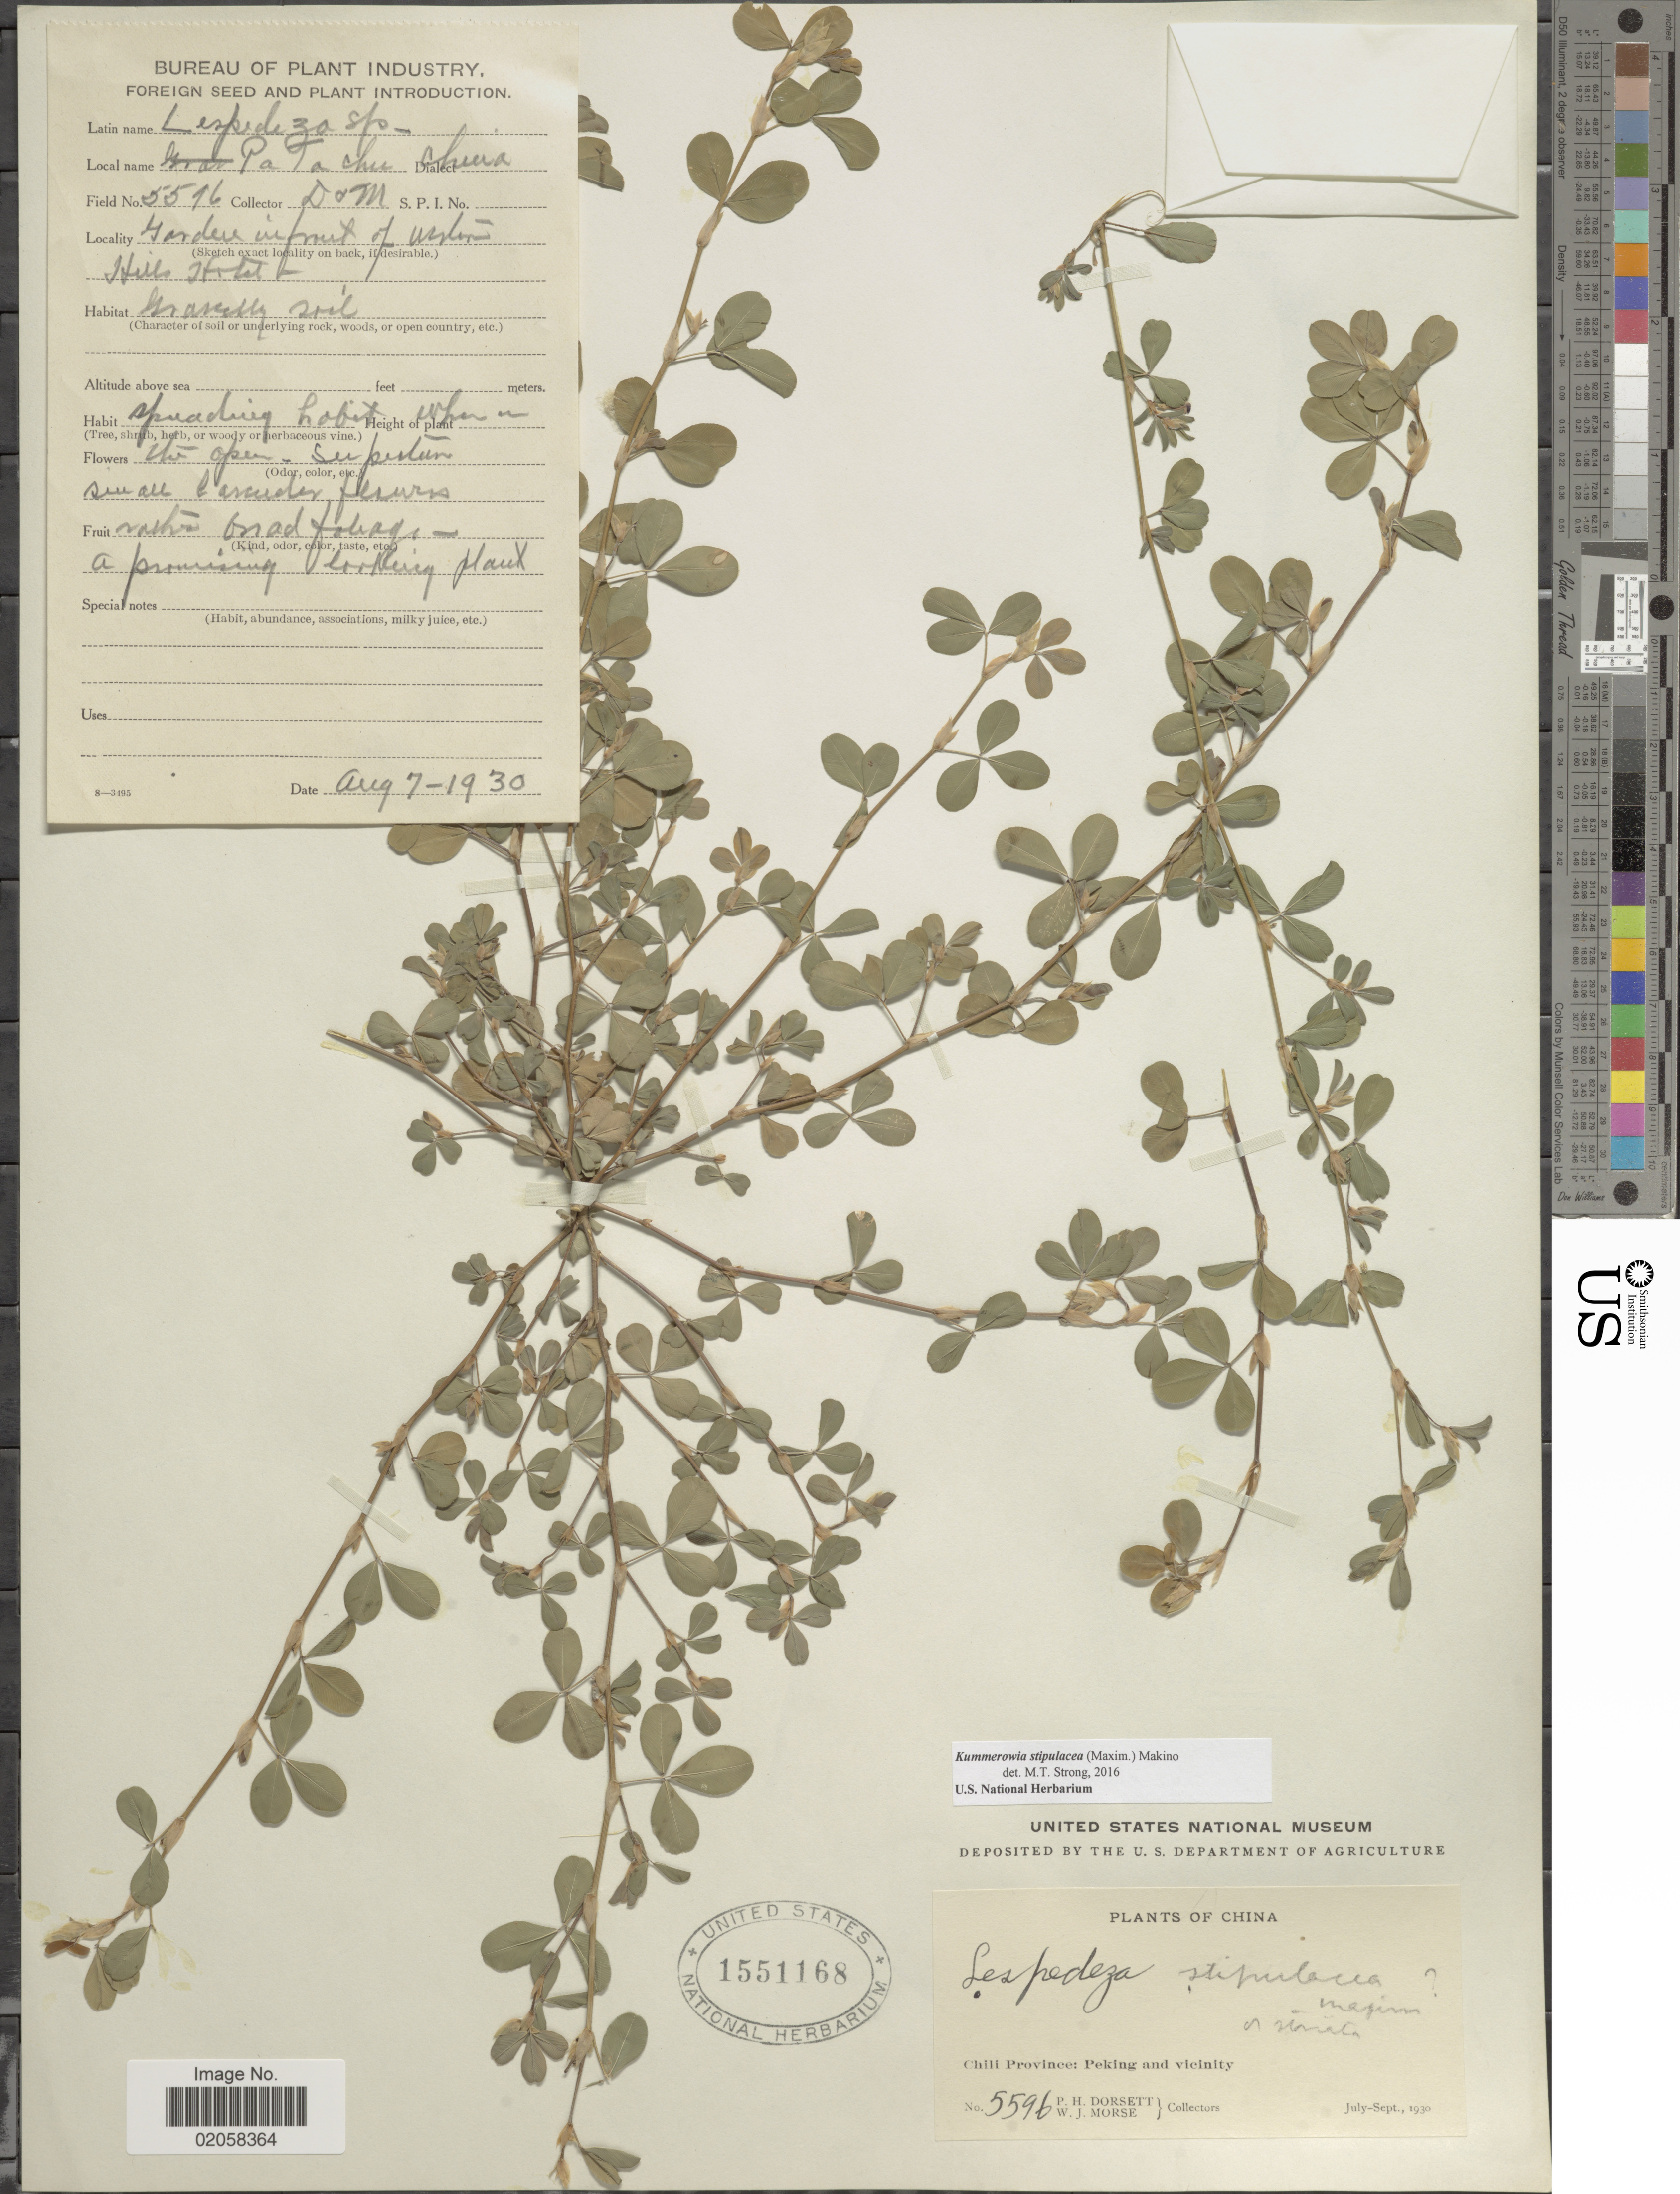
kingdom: Plantae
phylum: Tracheophyta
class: Magnoliopsida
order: Fabales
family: Fabaceae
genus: Kummerowia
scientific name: Kummerowia stipulacea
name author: (Maxim.) Makino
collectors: P. H. Dorsett & W. J. Morse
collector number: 5596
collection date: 1930-07/1930-09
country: China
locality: Chili Province: Peking and vicinity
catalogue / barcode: US 1551168